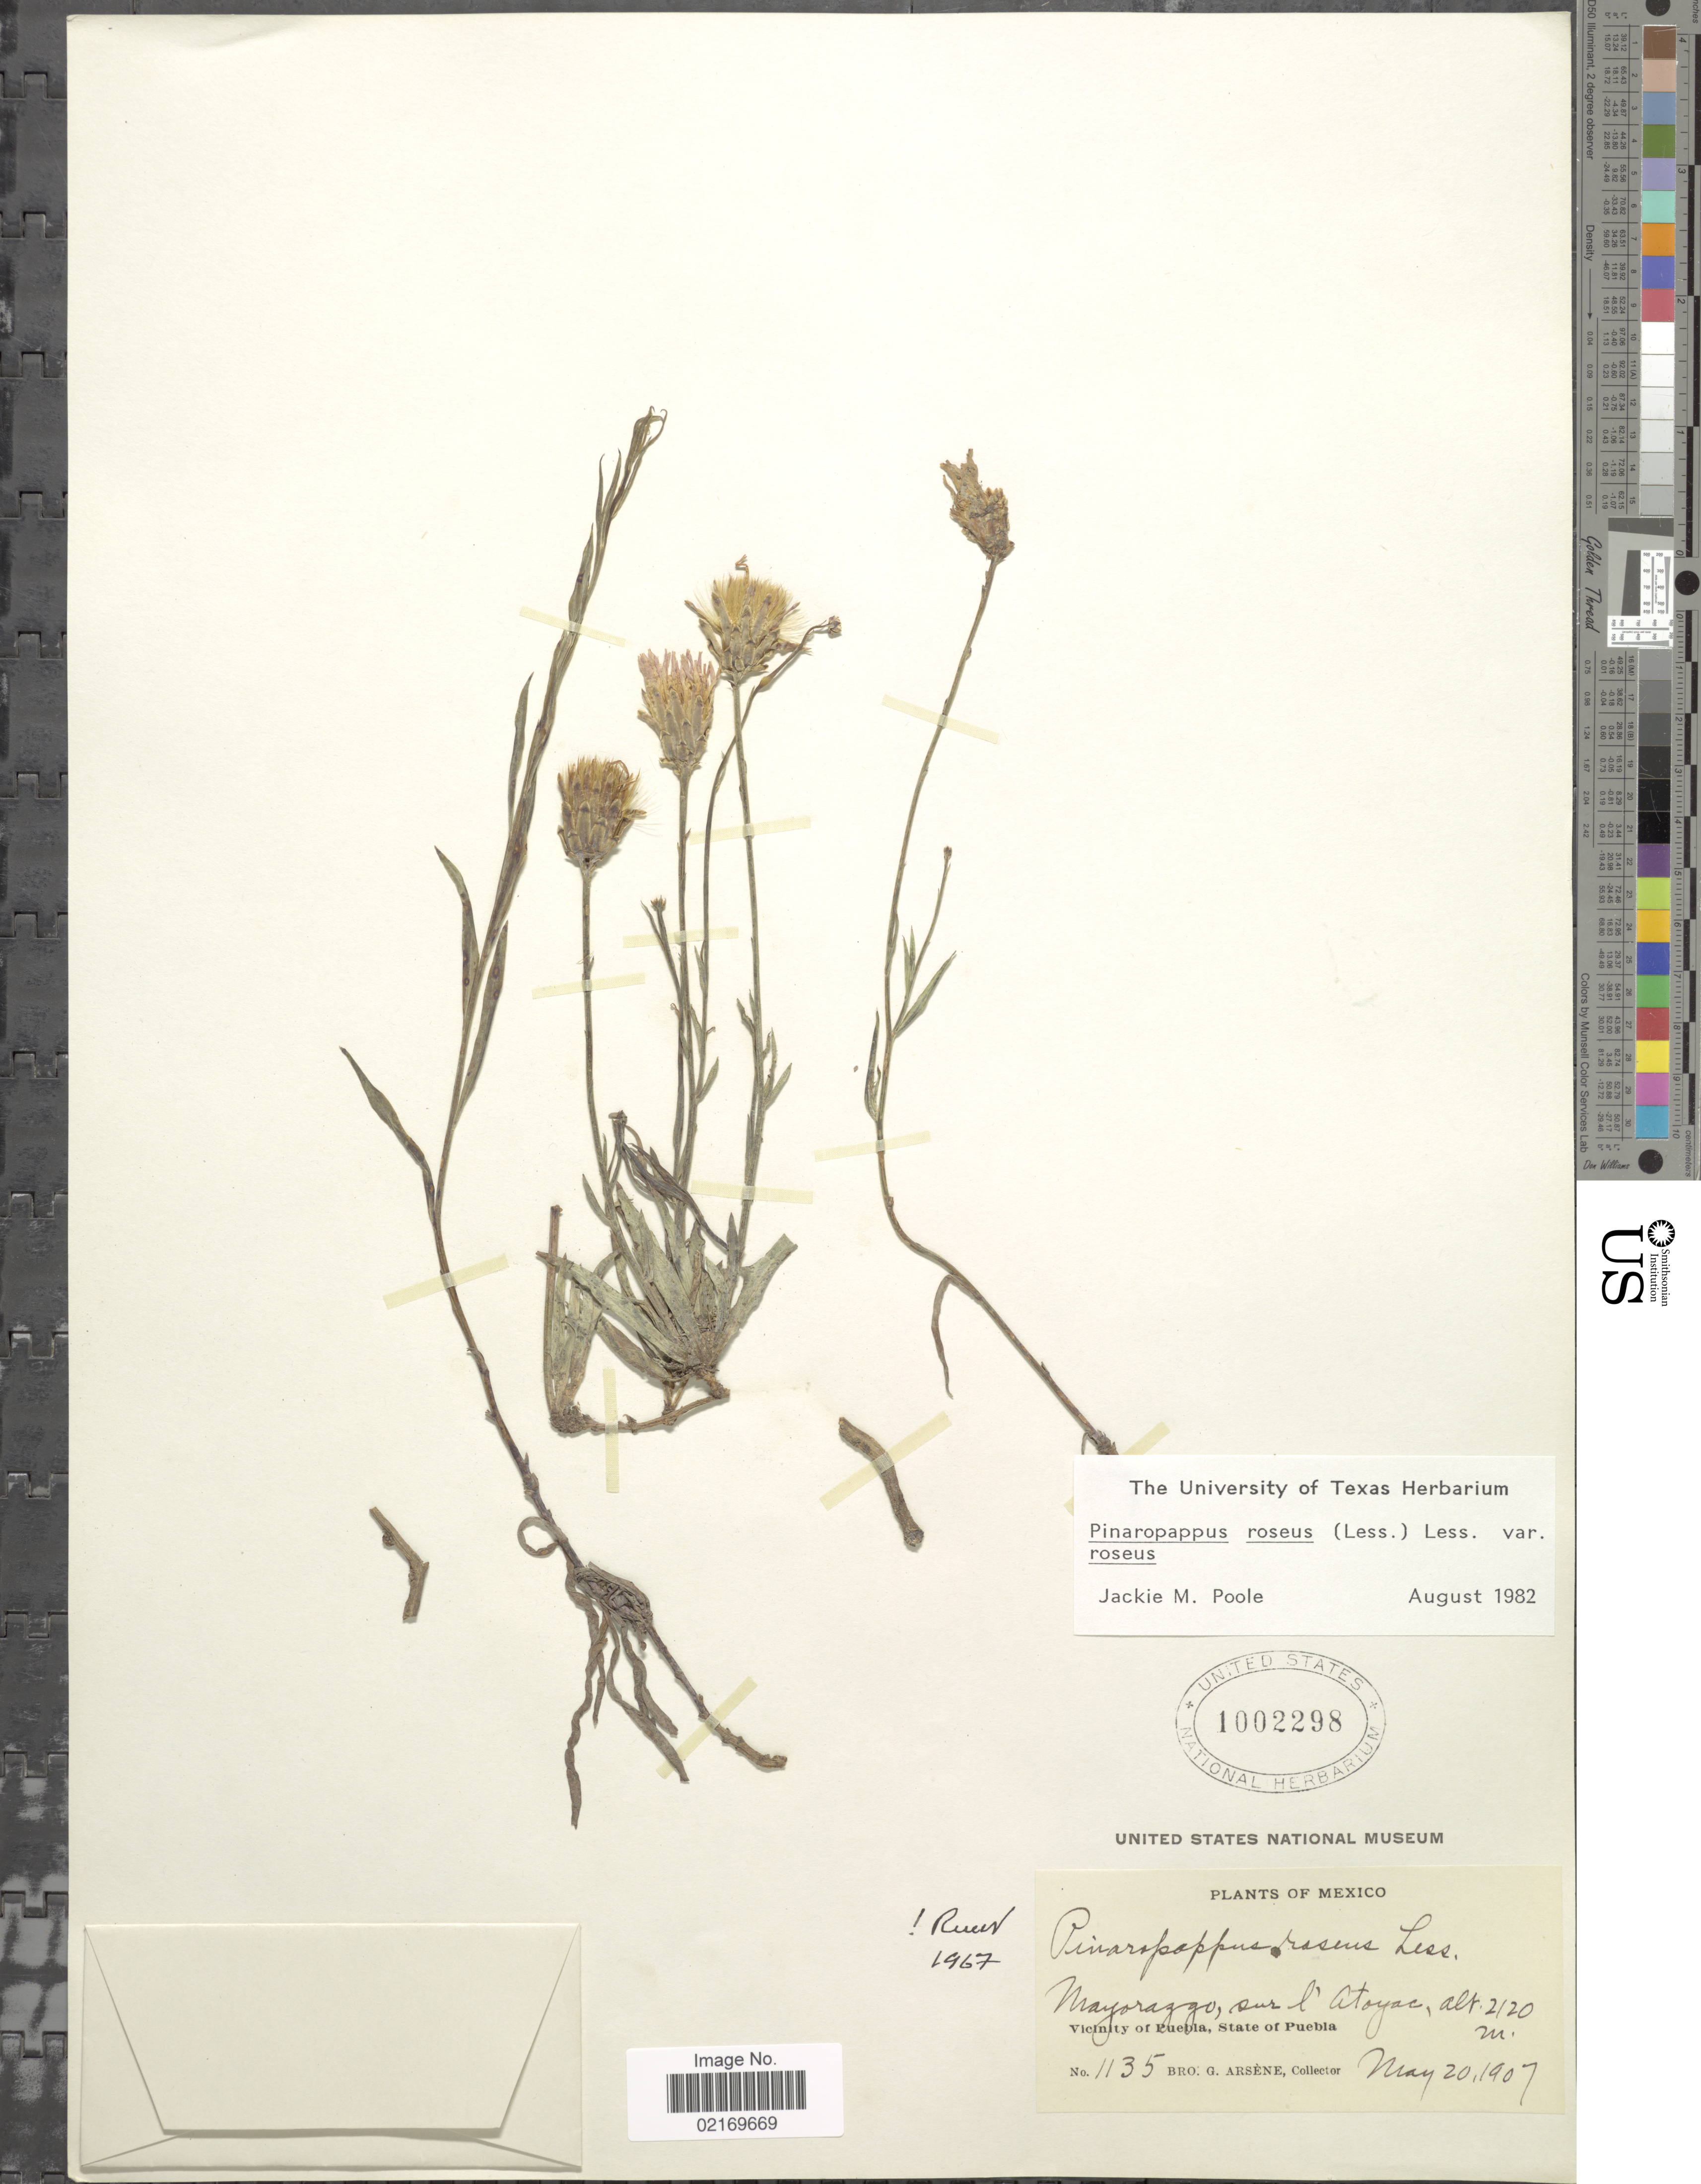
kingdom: Plantae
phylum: Tracheophyta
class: Magnoliopsida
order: Asterales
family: Asteraceae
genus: Pinaropappus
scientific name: Pinaropappus roseus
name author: Less.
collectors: Bro. G. Arsène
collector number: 1135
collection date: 1907-05-20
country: Mexico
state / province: Puebla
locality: Mayorazgo, Atoyac, Vicinity of Puebla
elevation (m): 2120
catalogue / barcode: US 1002298